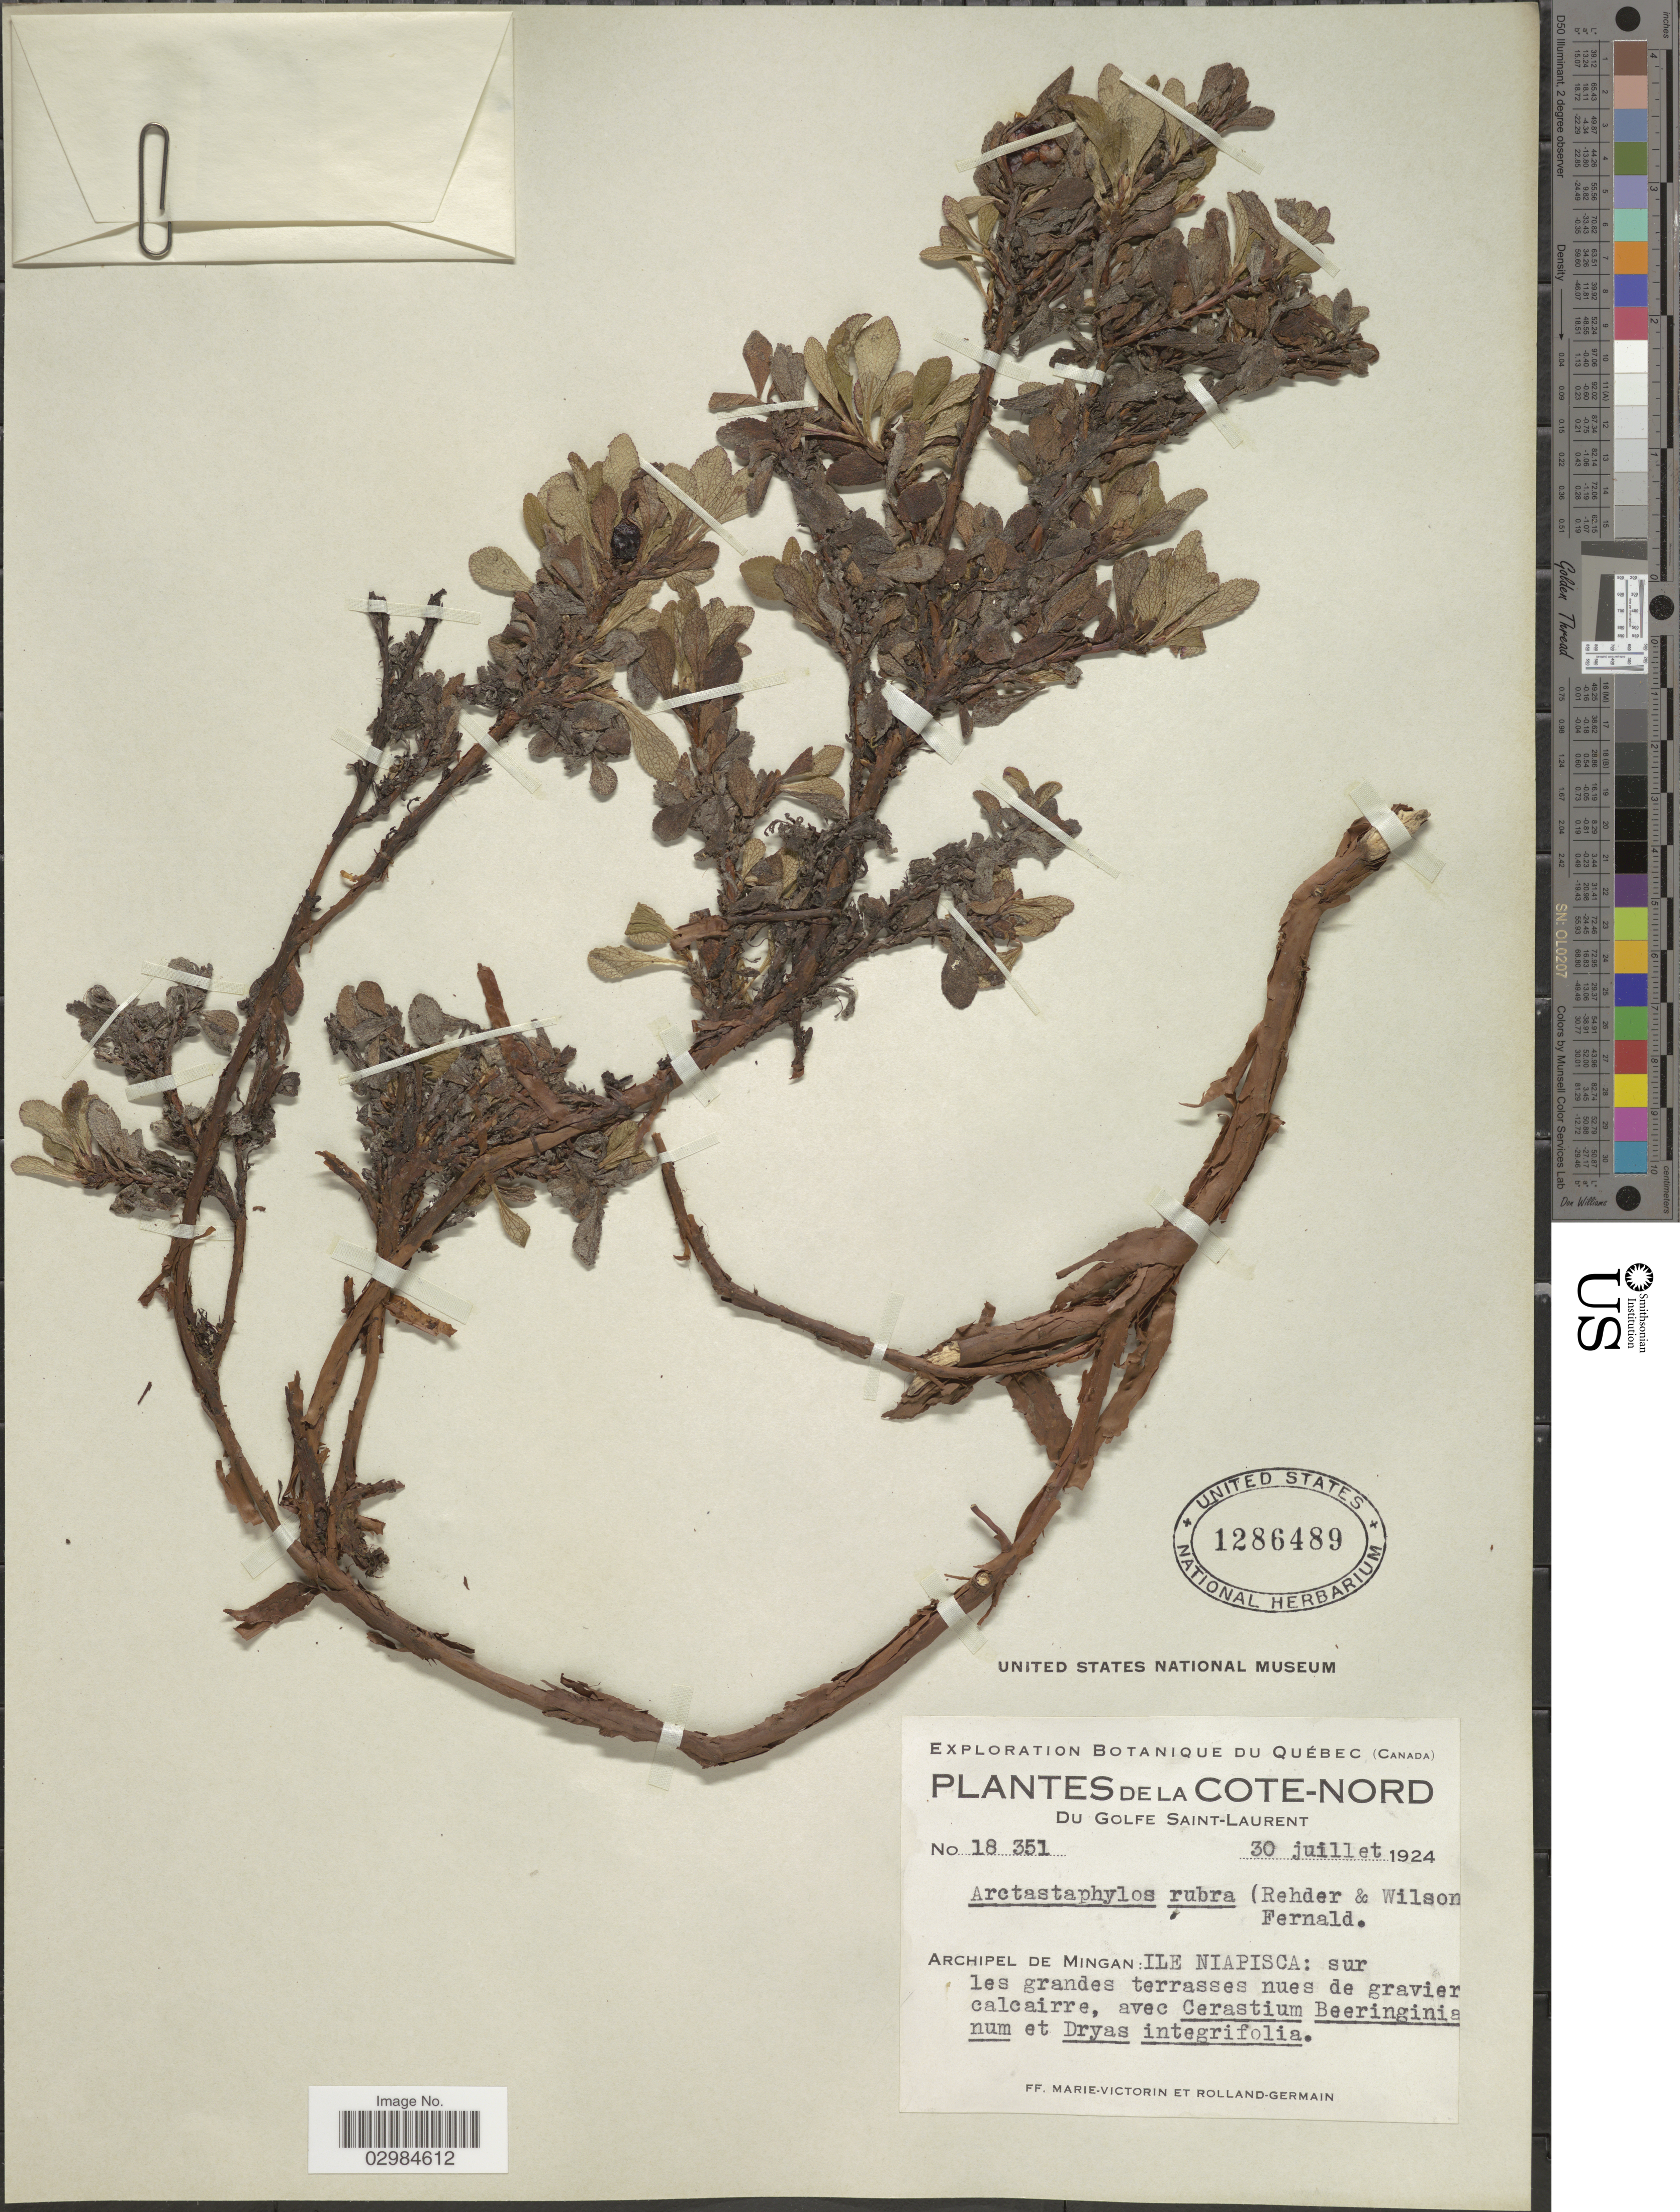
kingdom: Plantae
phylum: Tracheophyta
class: Magnoliopsida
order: Ericales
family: Ericaceae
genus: Arctostaphylos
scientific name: Arctostaphylos rubra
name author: (Rehder & E.H. Wilson) Fernald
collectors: F. Marie-Victorin & Rolland-Germain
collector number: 18351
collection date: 1924-07-30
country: Canada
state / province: Quebec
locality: De La Cote-Nord. Du Golfe Saint-Laurent. Archipel de Mingan: Ile Niapisca: sur les grandes terrasses nues de gravier calcairre.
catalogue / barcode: US 1286489